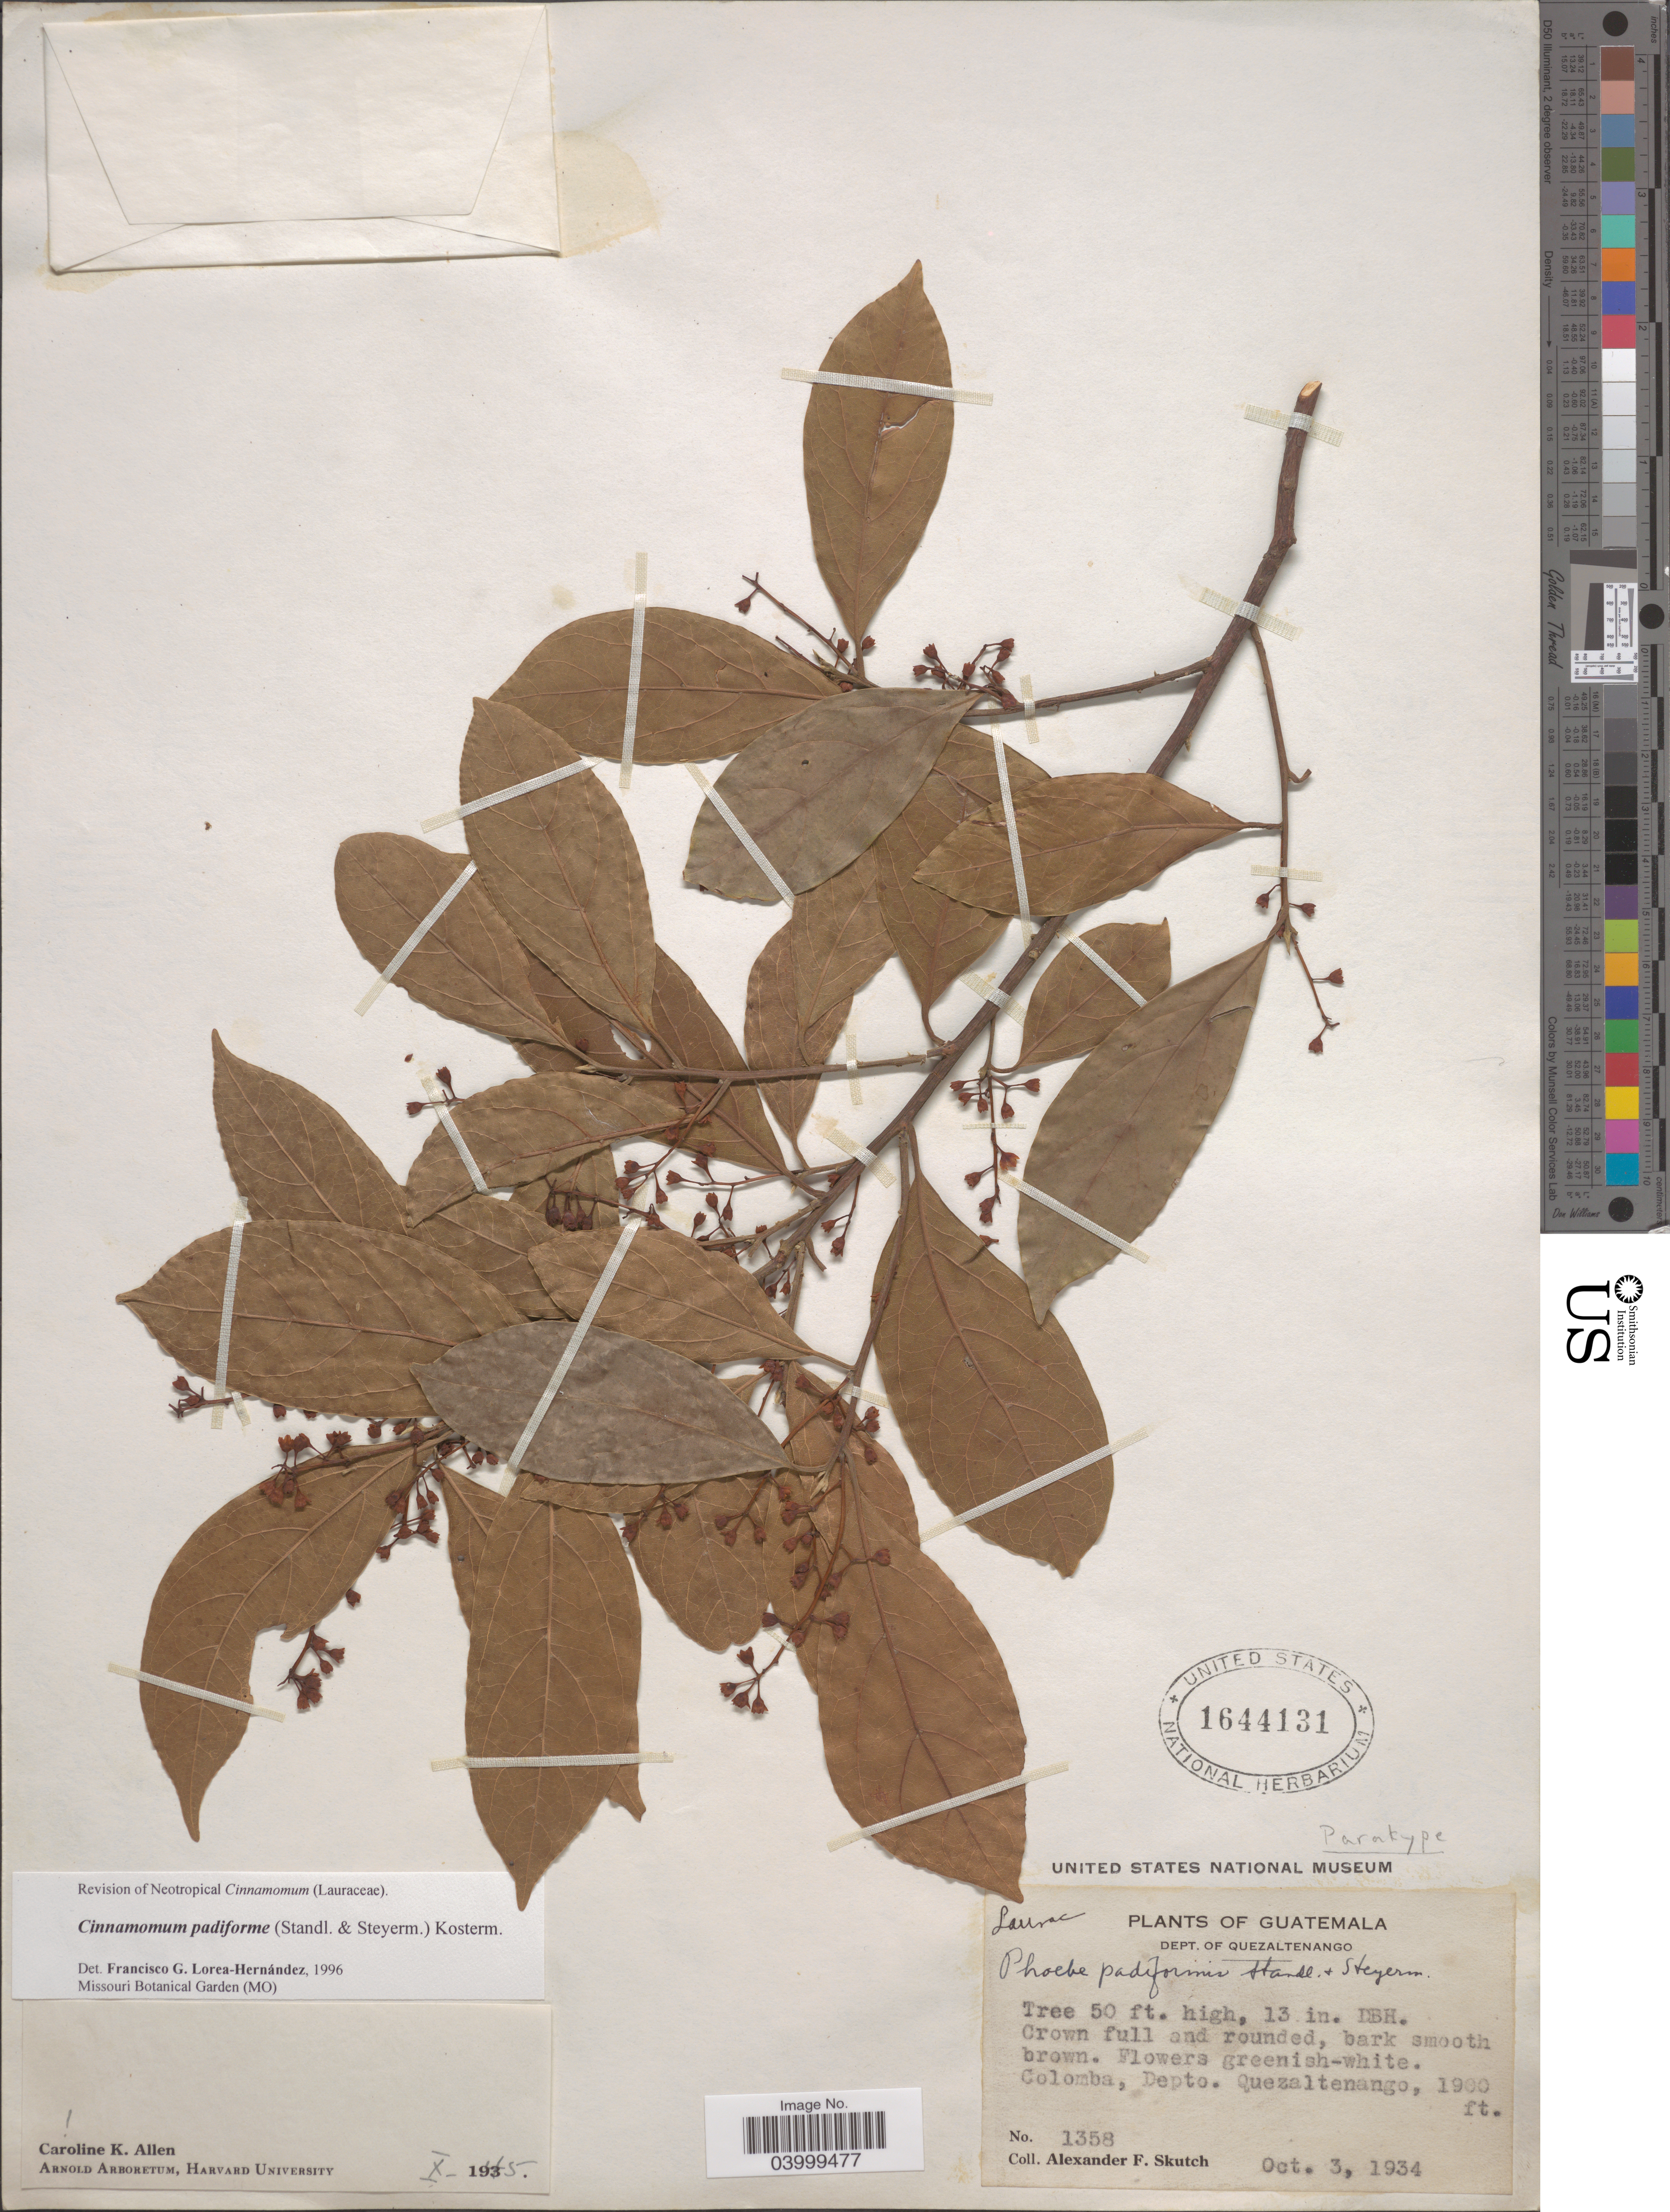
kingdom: Plantae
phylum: Tracheophyta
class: Magnoliopsida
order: Laurales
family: Lauraceae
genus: Cinnamomum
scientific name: Cinnamomum padiforme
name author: Standl. & Steyerm.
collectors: A. F. Skutch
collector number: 1358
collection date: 1934-10-03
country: Guatemala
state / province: Quetzaltenango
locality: Colomba, Depto. Quezaltenango.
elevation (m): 579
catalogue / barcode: US 1644131